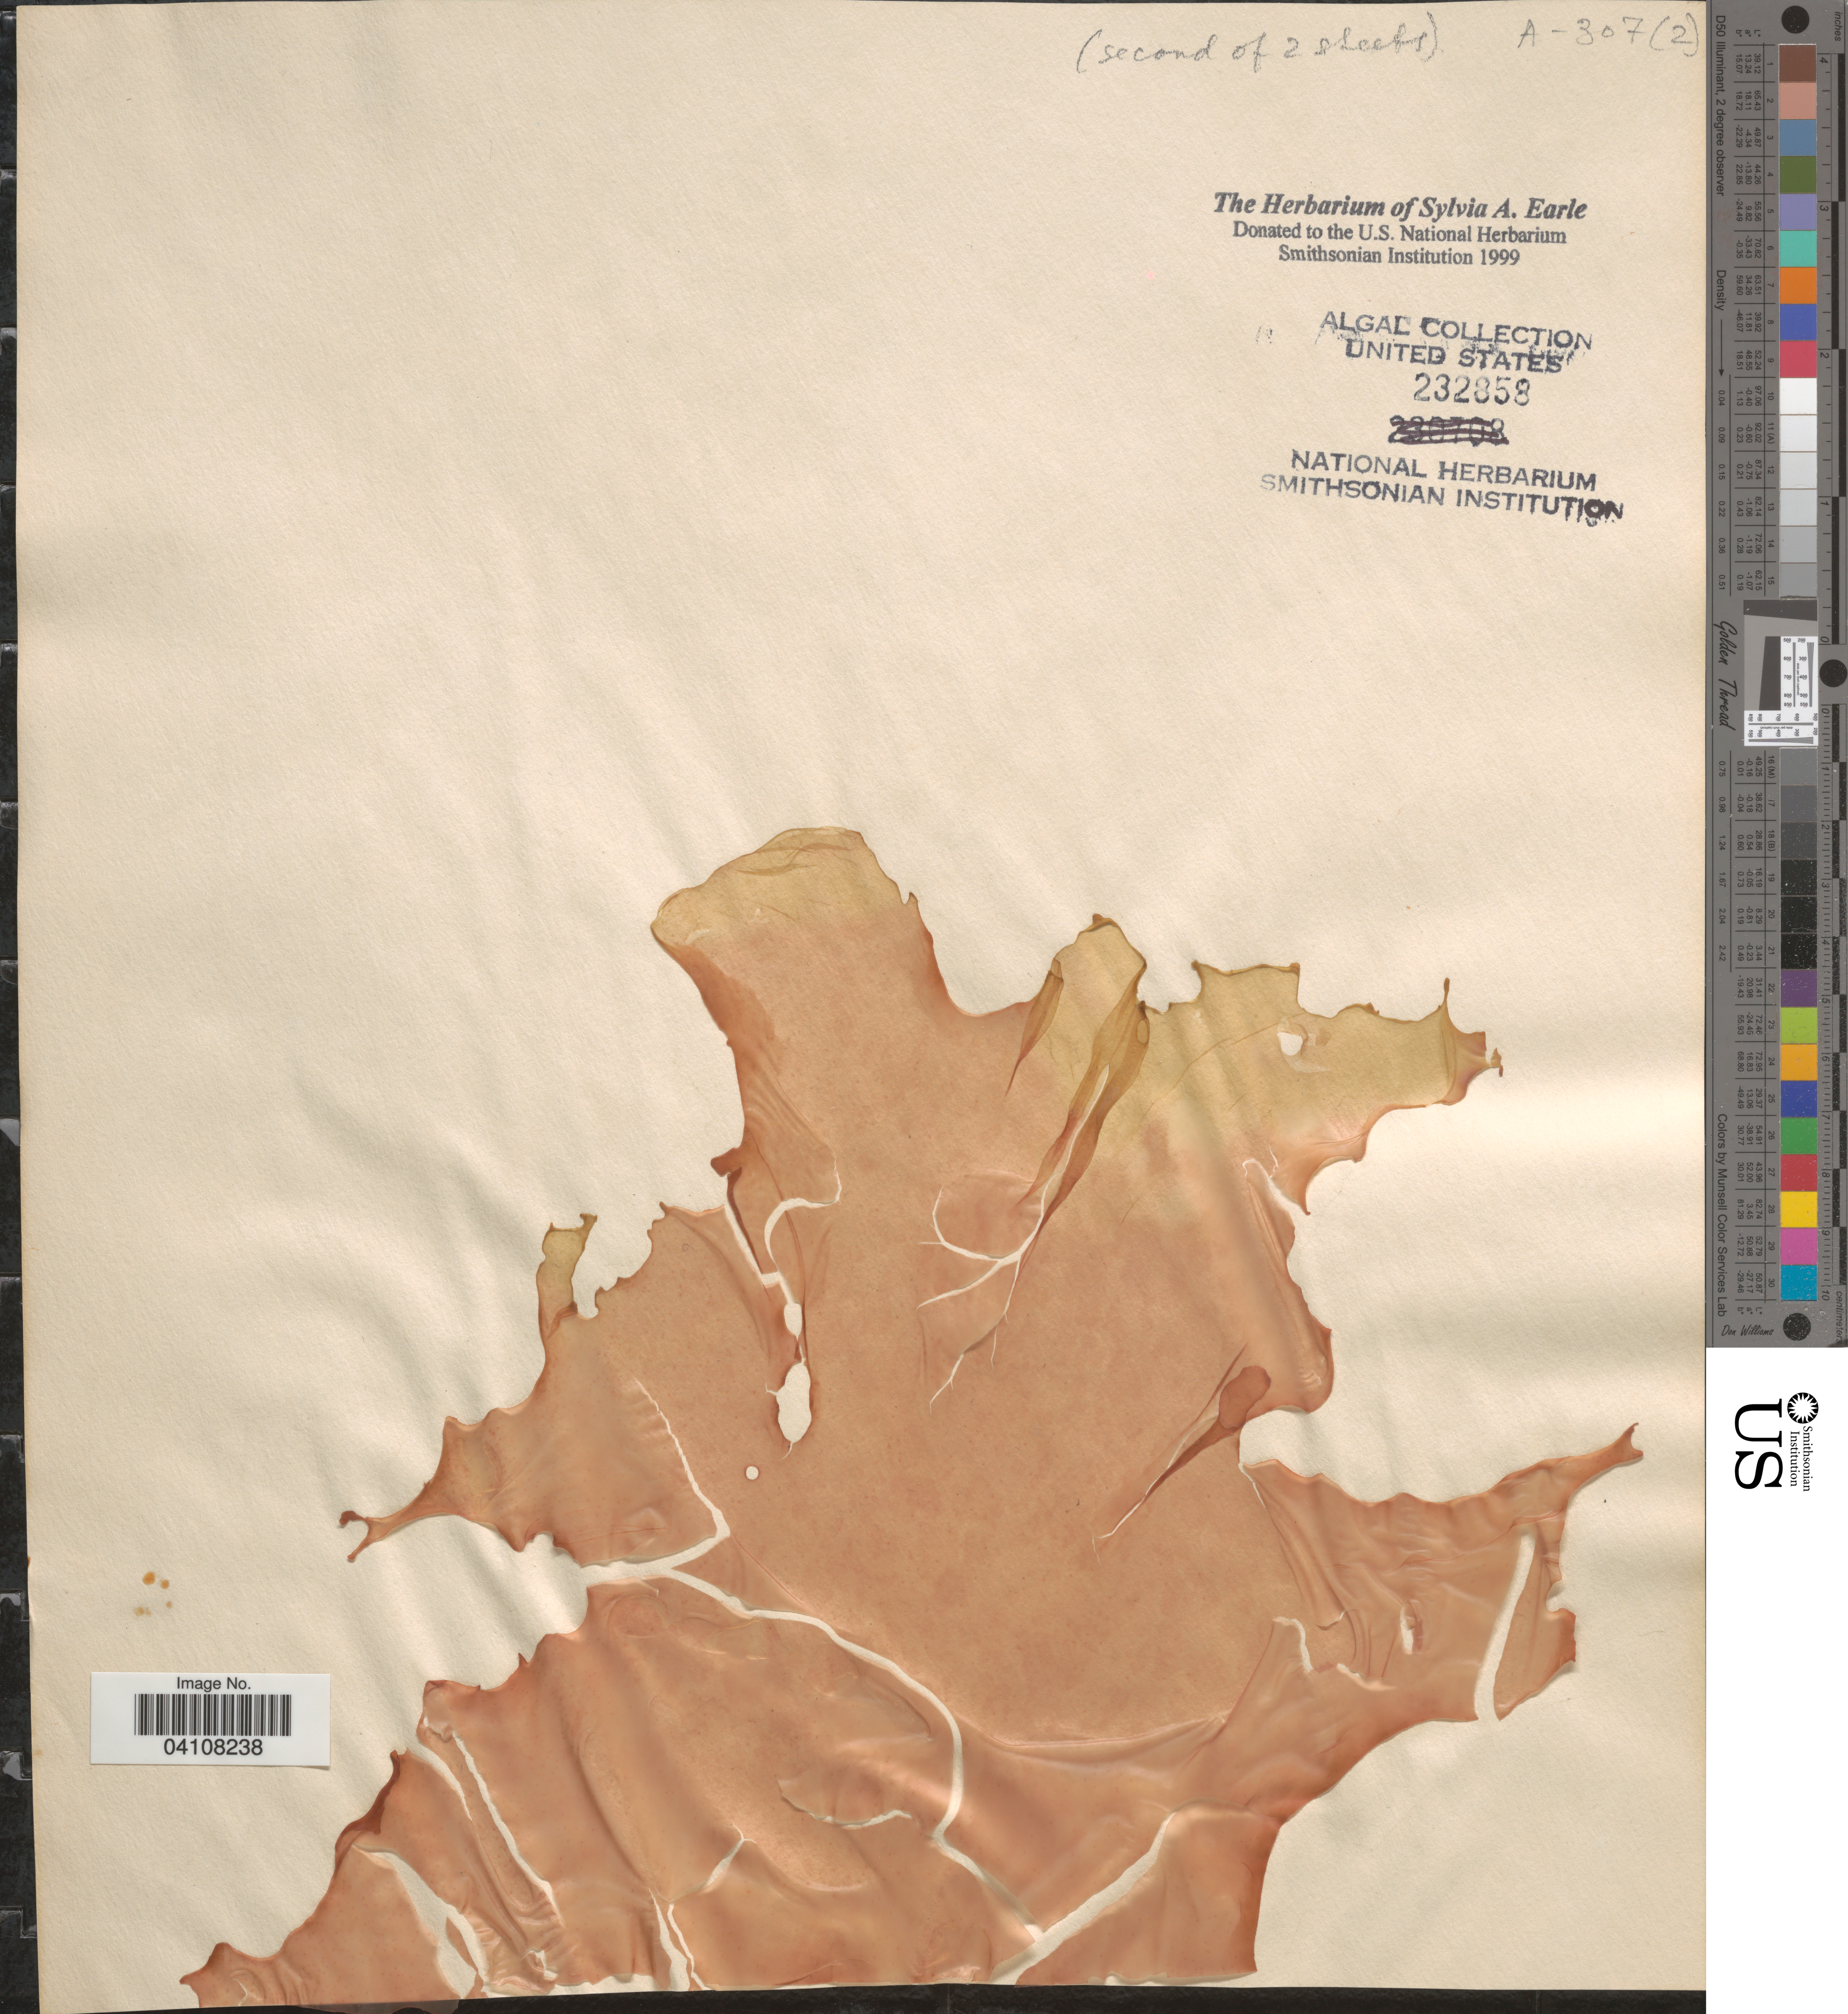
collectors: Ex herb. Sylvia A. Earle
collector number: A-307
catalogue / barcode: US 232858